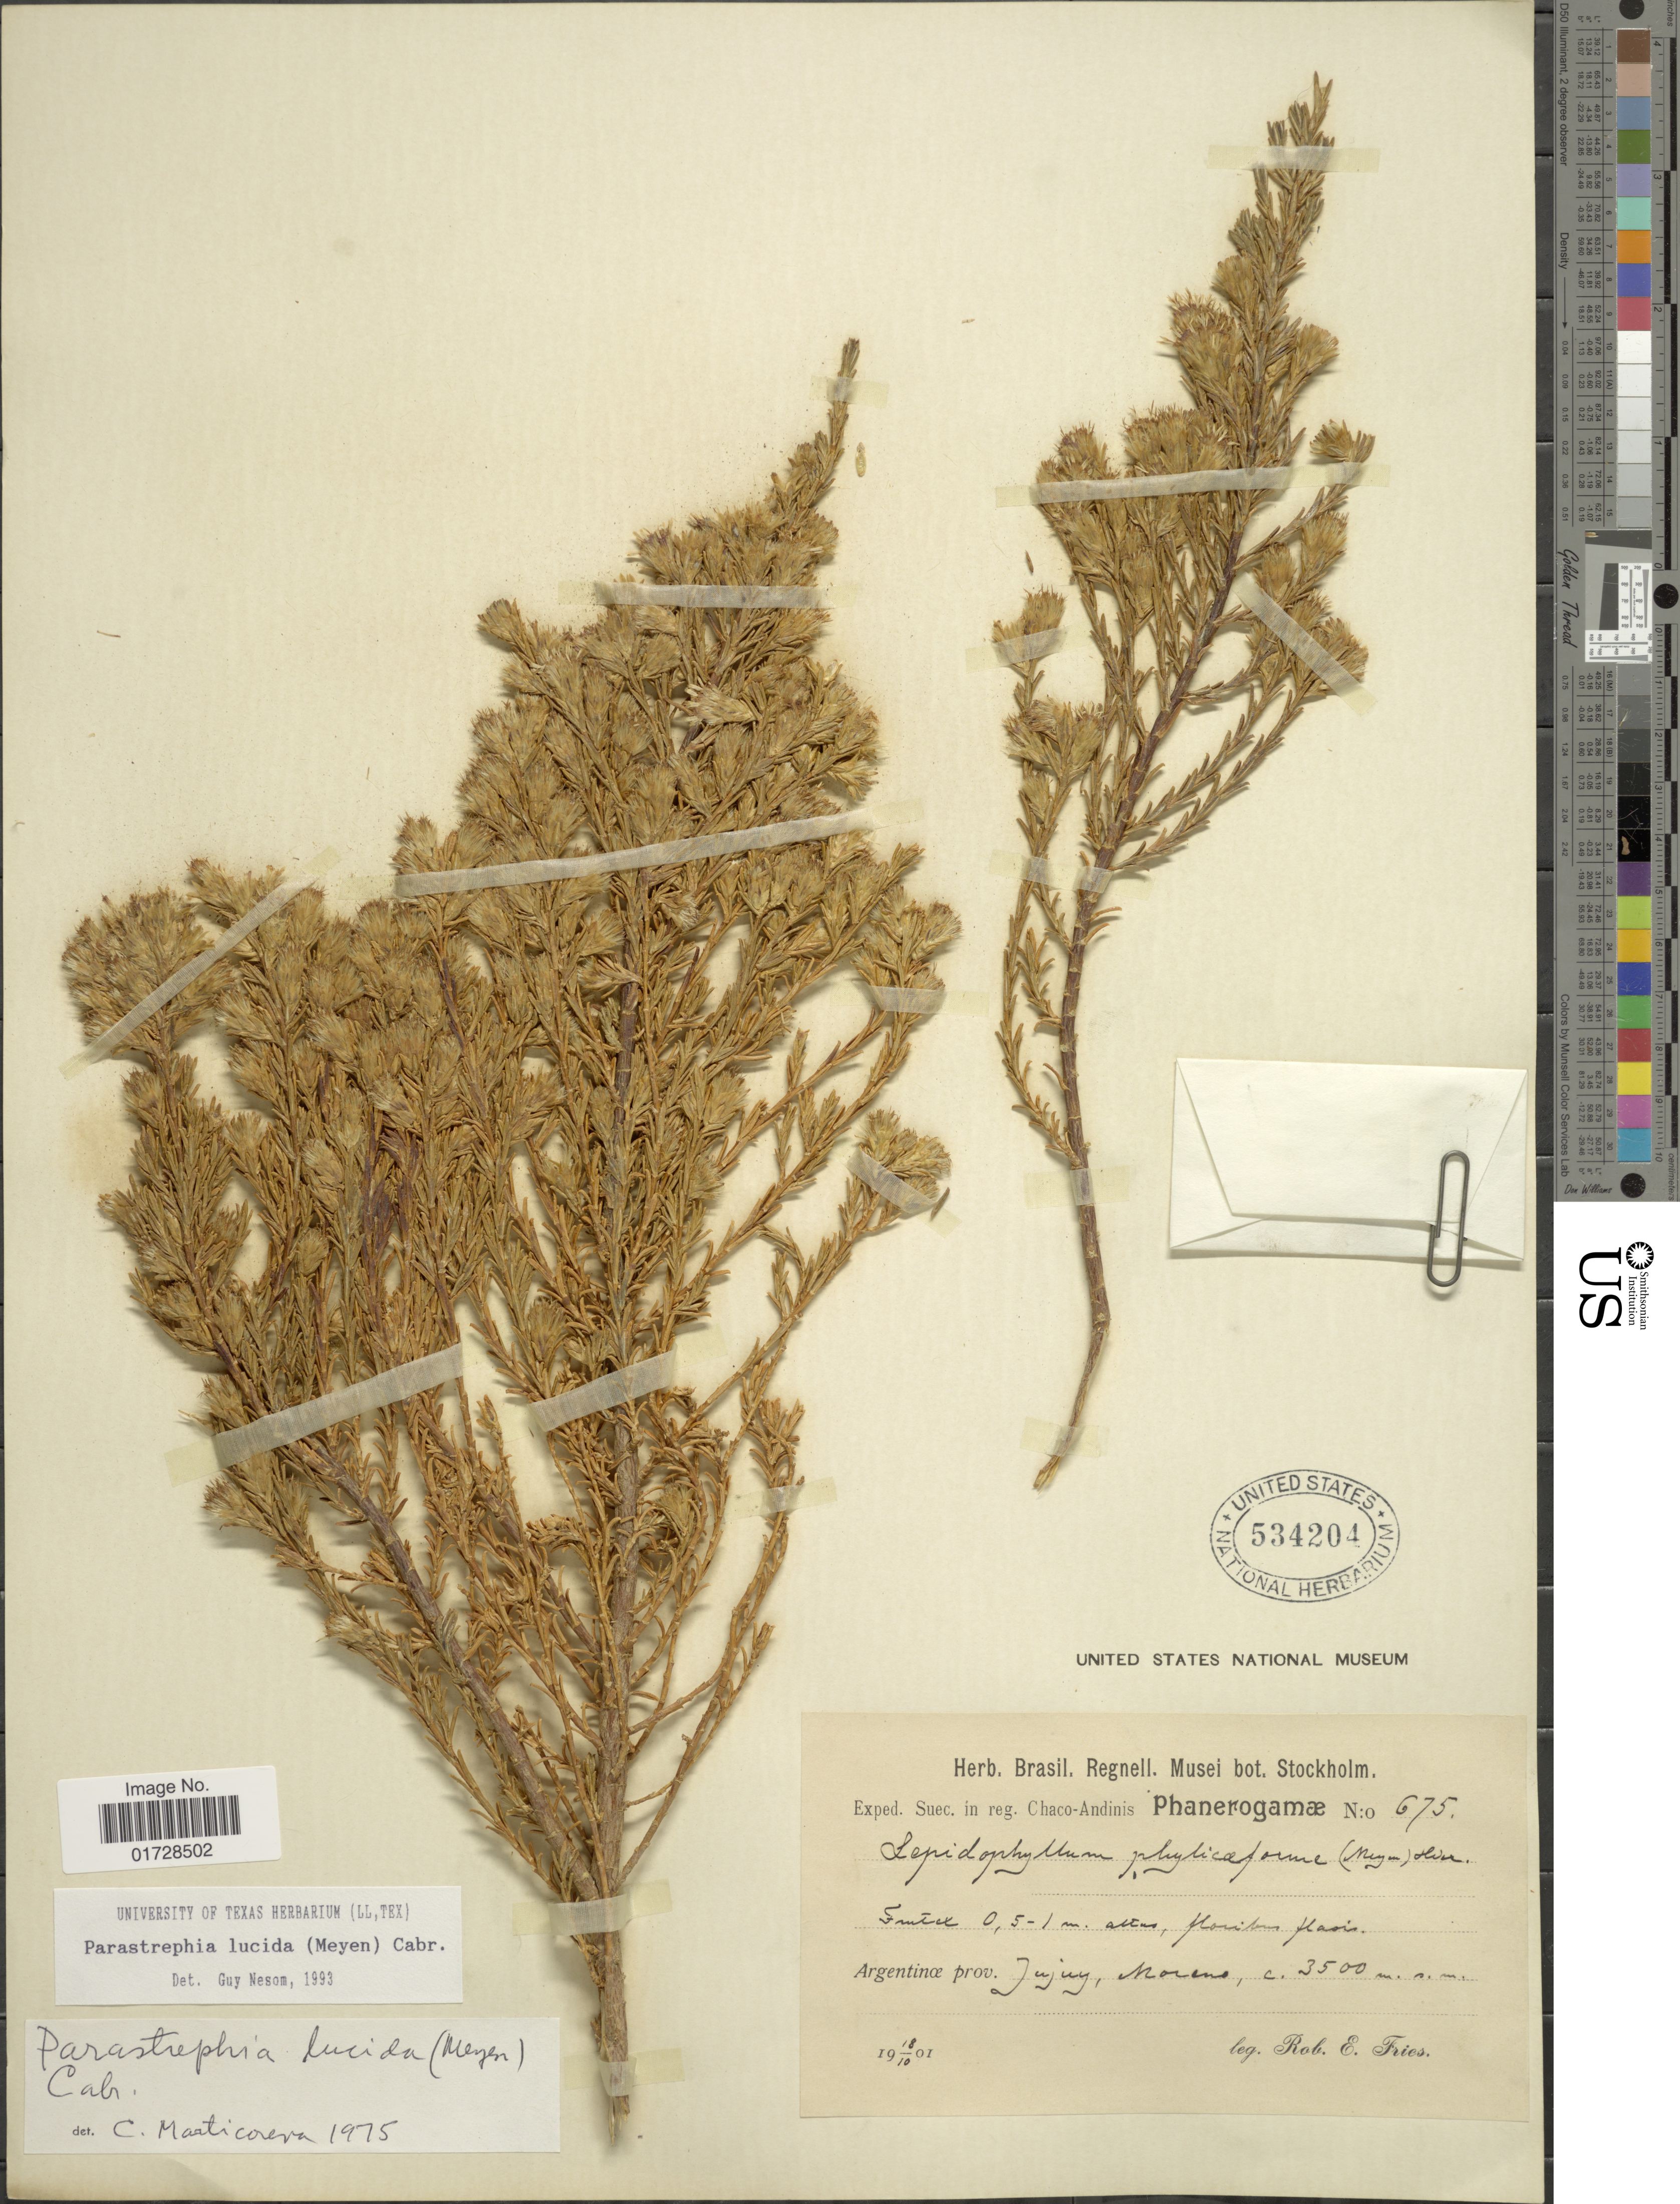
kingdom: Plantae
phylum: Tracheophyta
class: Magnoliopsida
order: Asterales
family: Asteraceae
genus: Parastrephia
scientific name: Parastrephia lucida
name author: (Meyen) Cabrera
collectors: R. E. Fries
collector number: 675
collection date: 1901-10-18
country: Argentina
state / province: Jujuy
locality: Moreno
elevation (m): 3500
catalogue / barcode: US 534204